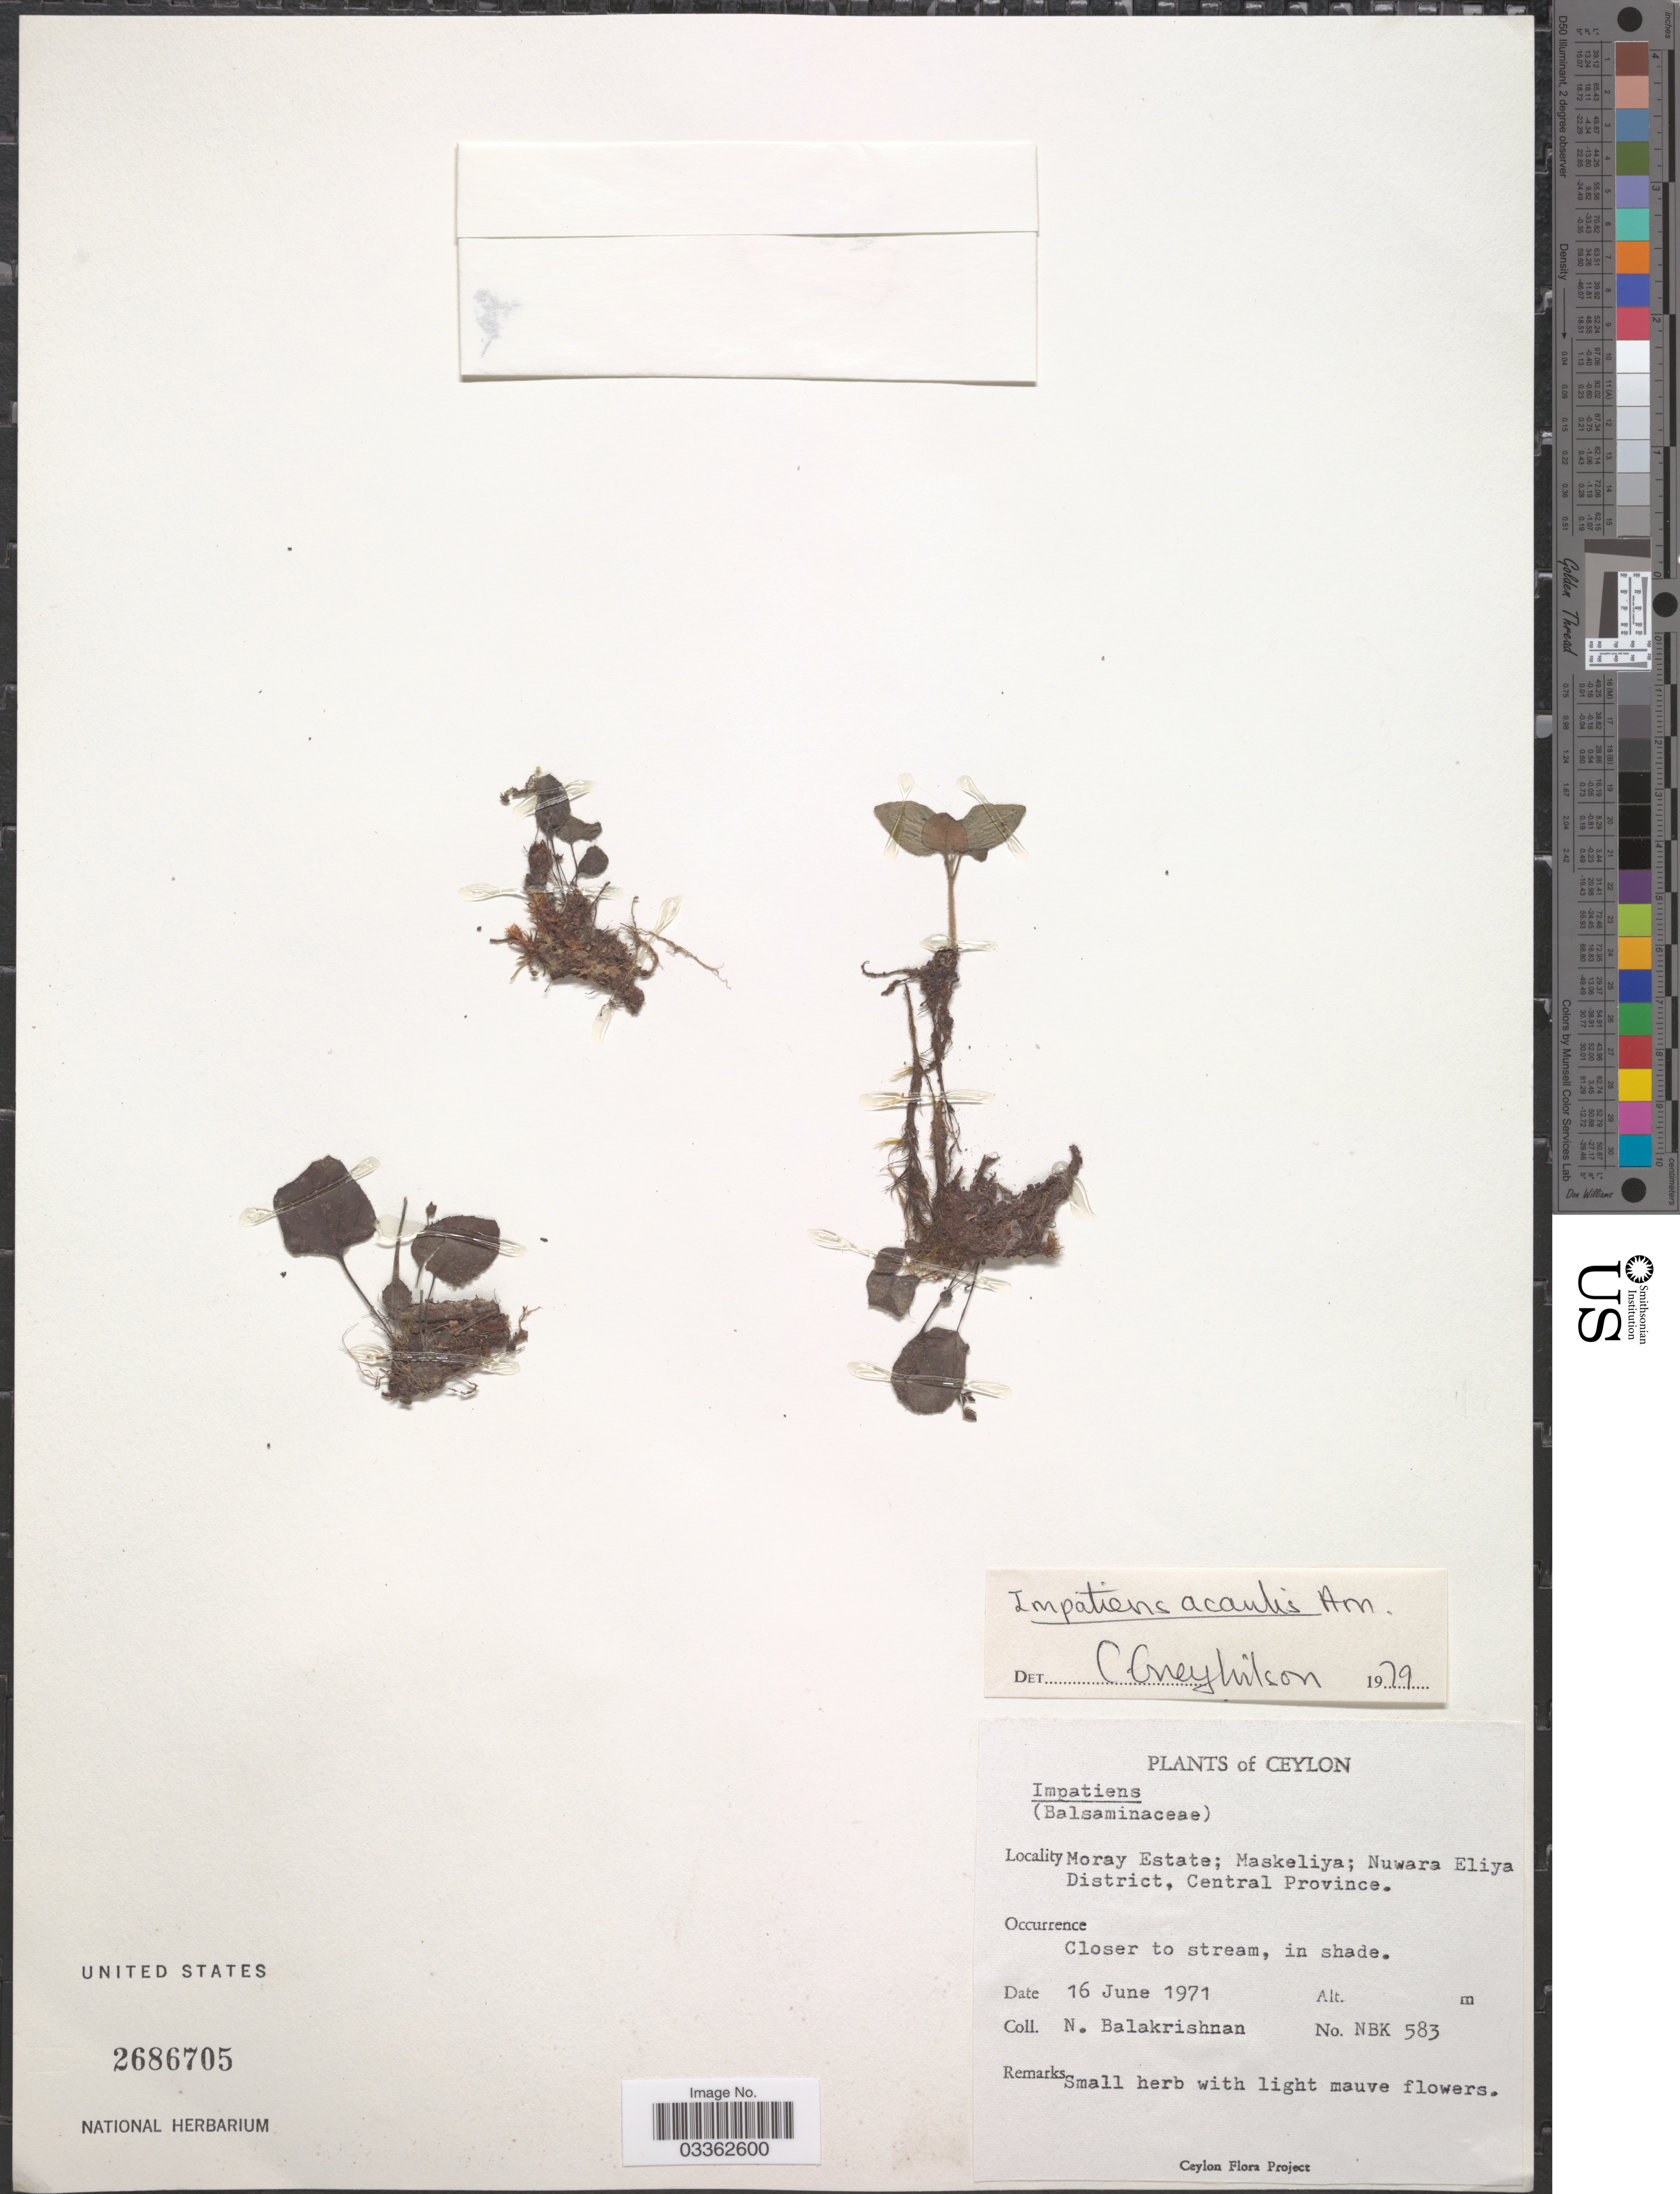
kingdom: Plantae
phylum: Tracheophyta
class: Magnoliopsida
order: Ericales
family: Balsaminaceae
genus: Impatiens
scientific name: Impatiens acaulis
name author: Arn.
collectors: N. Balakrishnan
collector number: NBK 583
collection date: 1971-06-16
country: Sri Lanka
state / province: Central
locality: Ceylon. Moray Estate; Maskeliya; Nuwara Eliya District.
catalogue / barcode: US 2686705